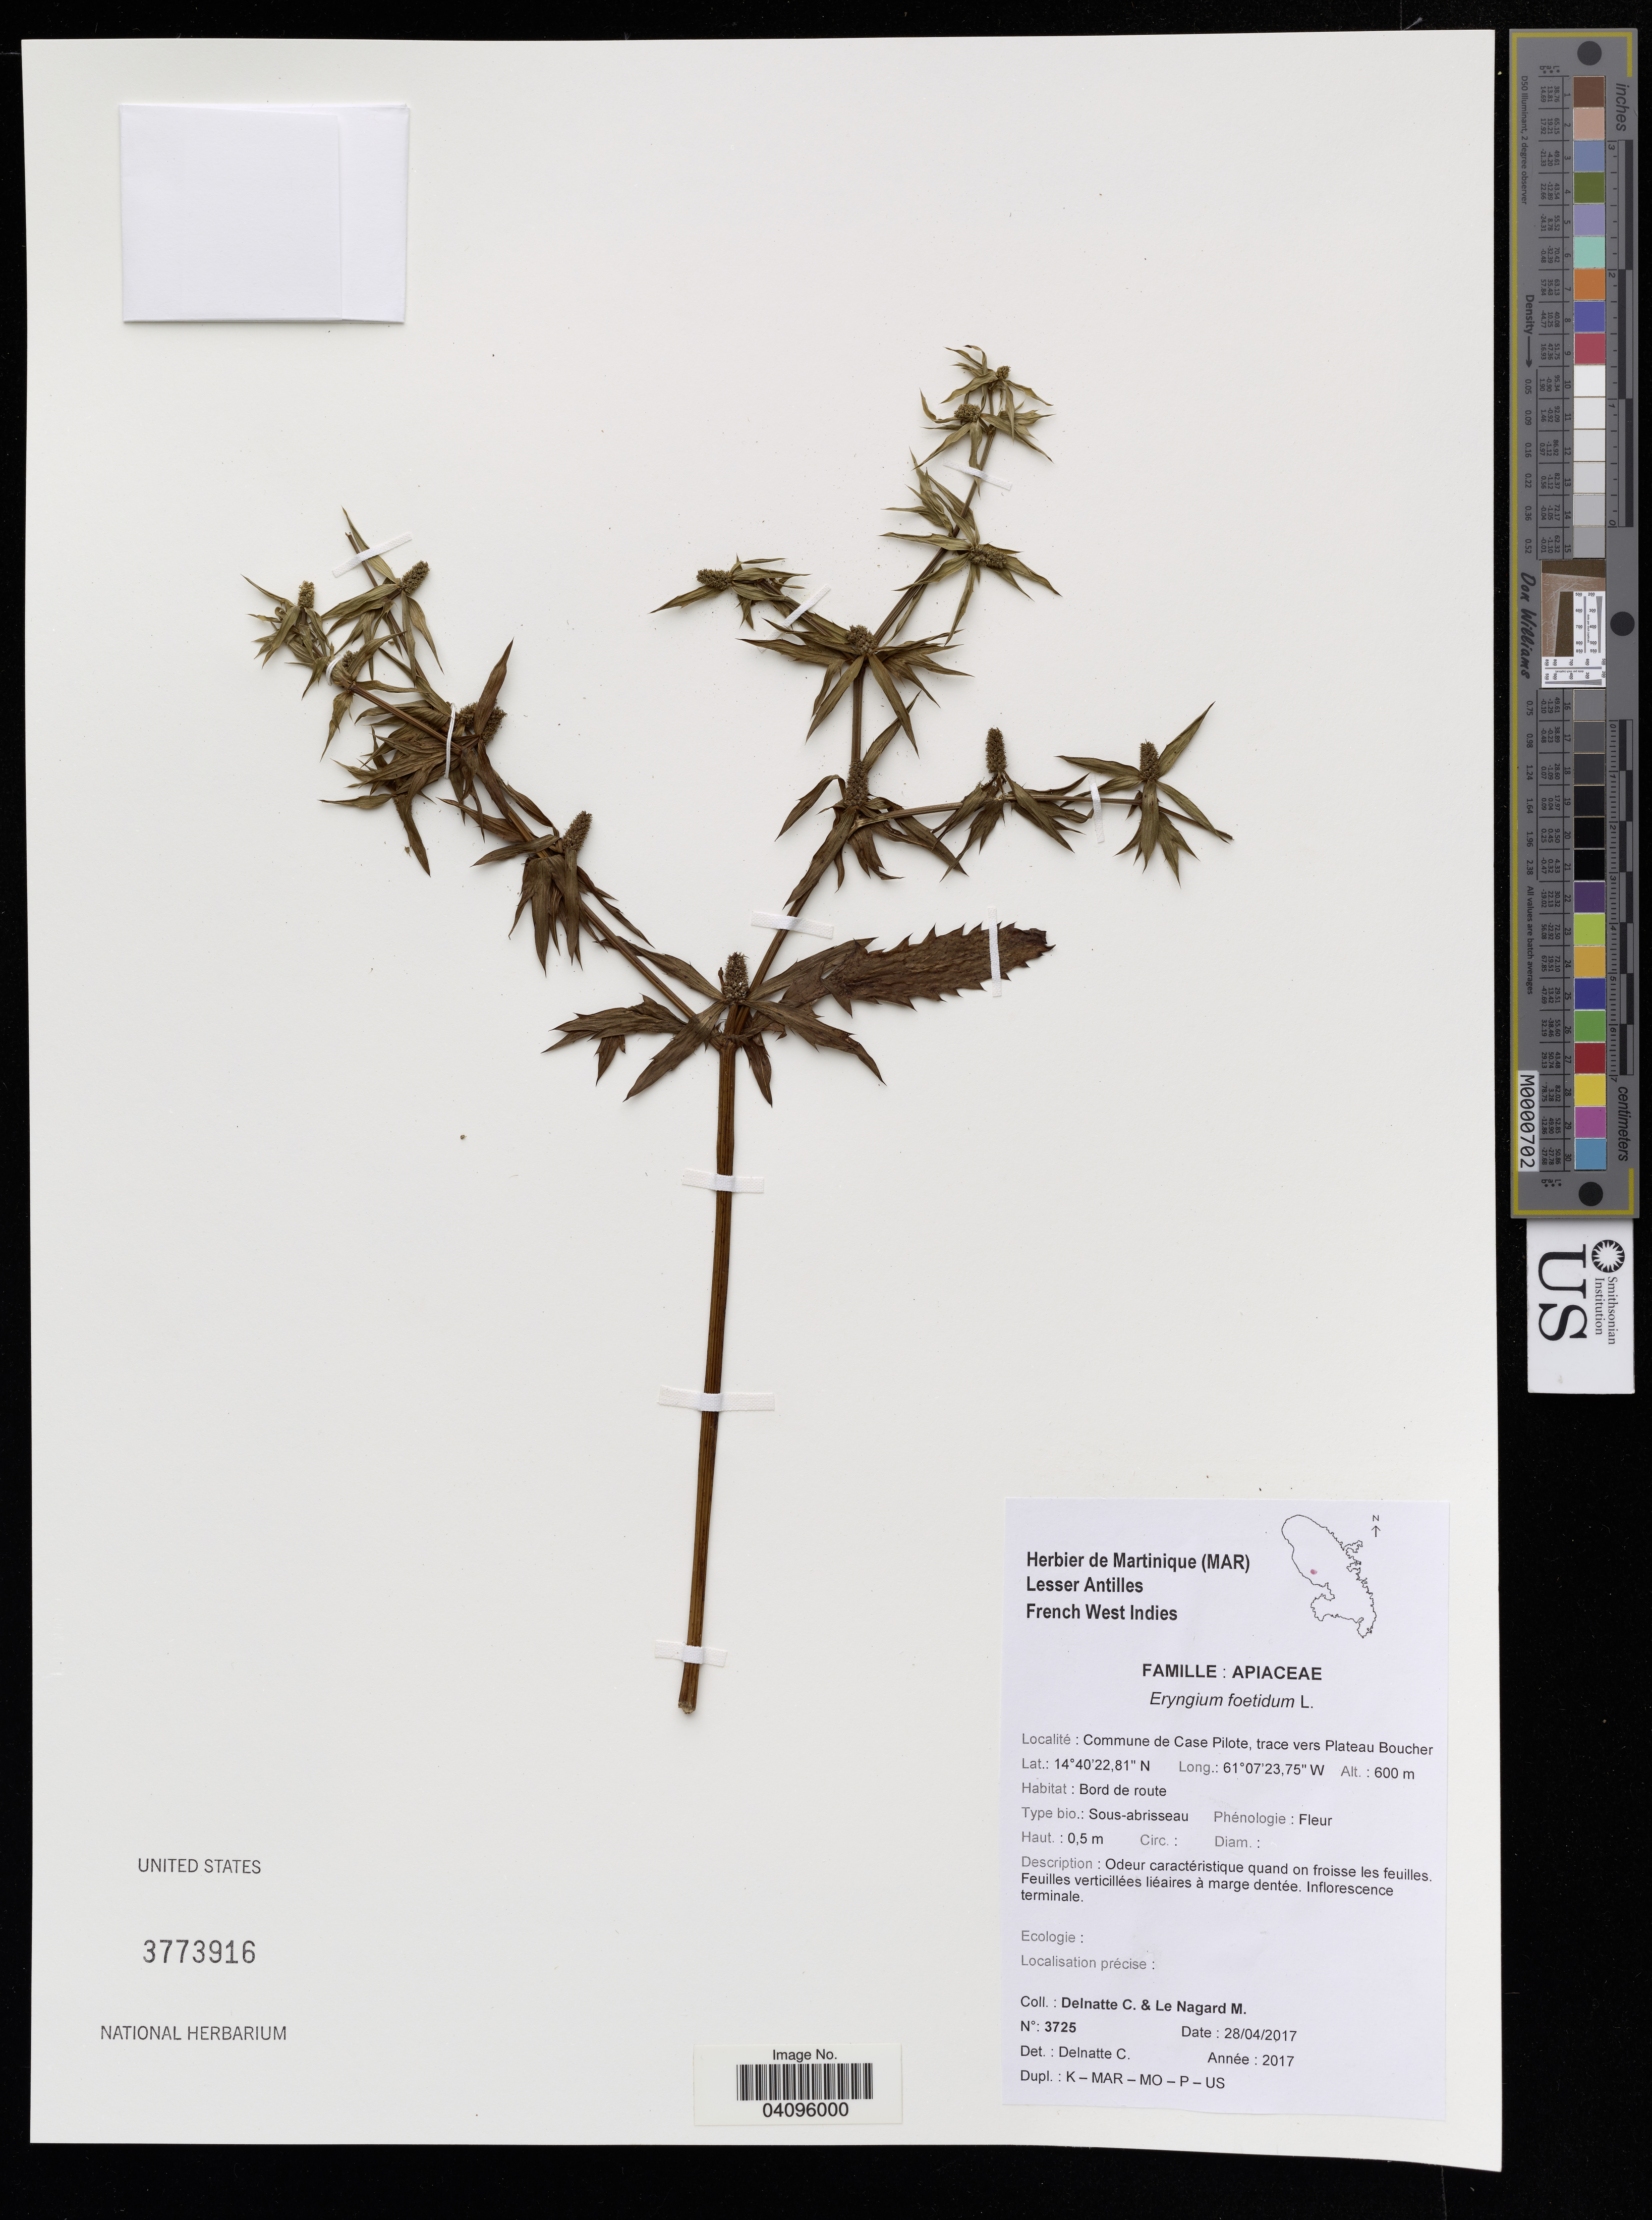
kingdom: Plantae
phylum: Tracheophyta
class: Magnoliopsida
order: Apiales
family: Apiaceae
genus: Eryngium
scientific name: Eryngium foetidum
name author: L.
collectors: C. Delnatte & M. Le Nagard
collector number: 3725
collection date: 2017-04-28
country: Martinique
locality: Commune de Case Pilote, trace vers Plateau Boucher.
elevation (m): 600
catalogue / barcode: US 3773916